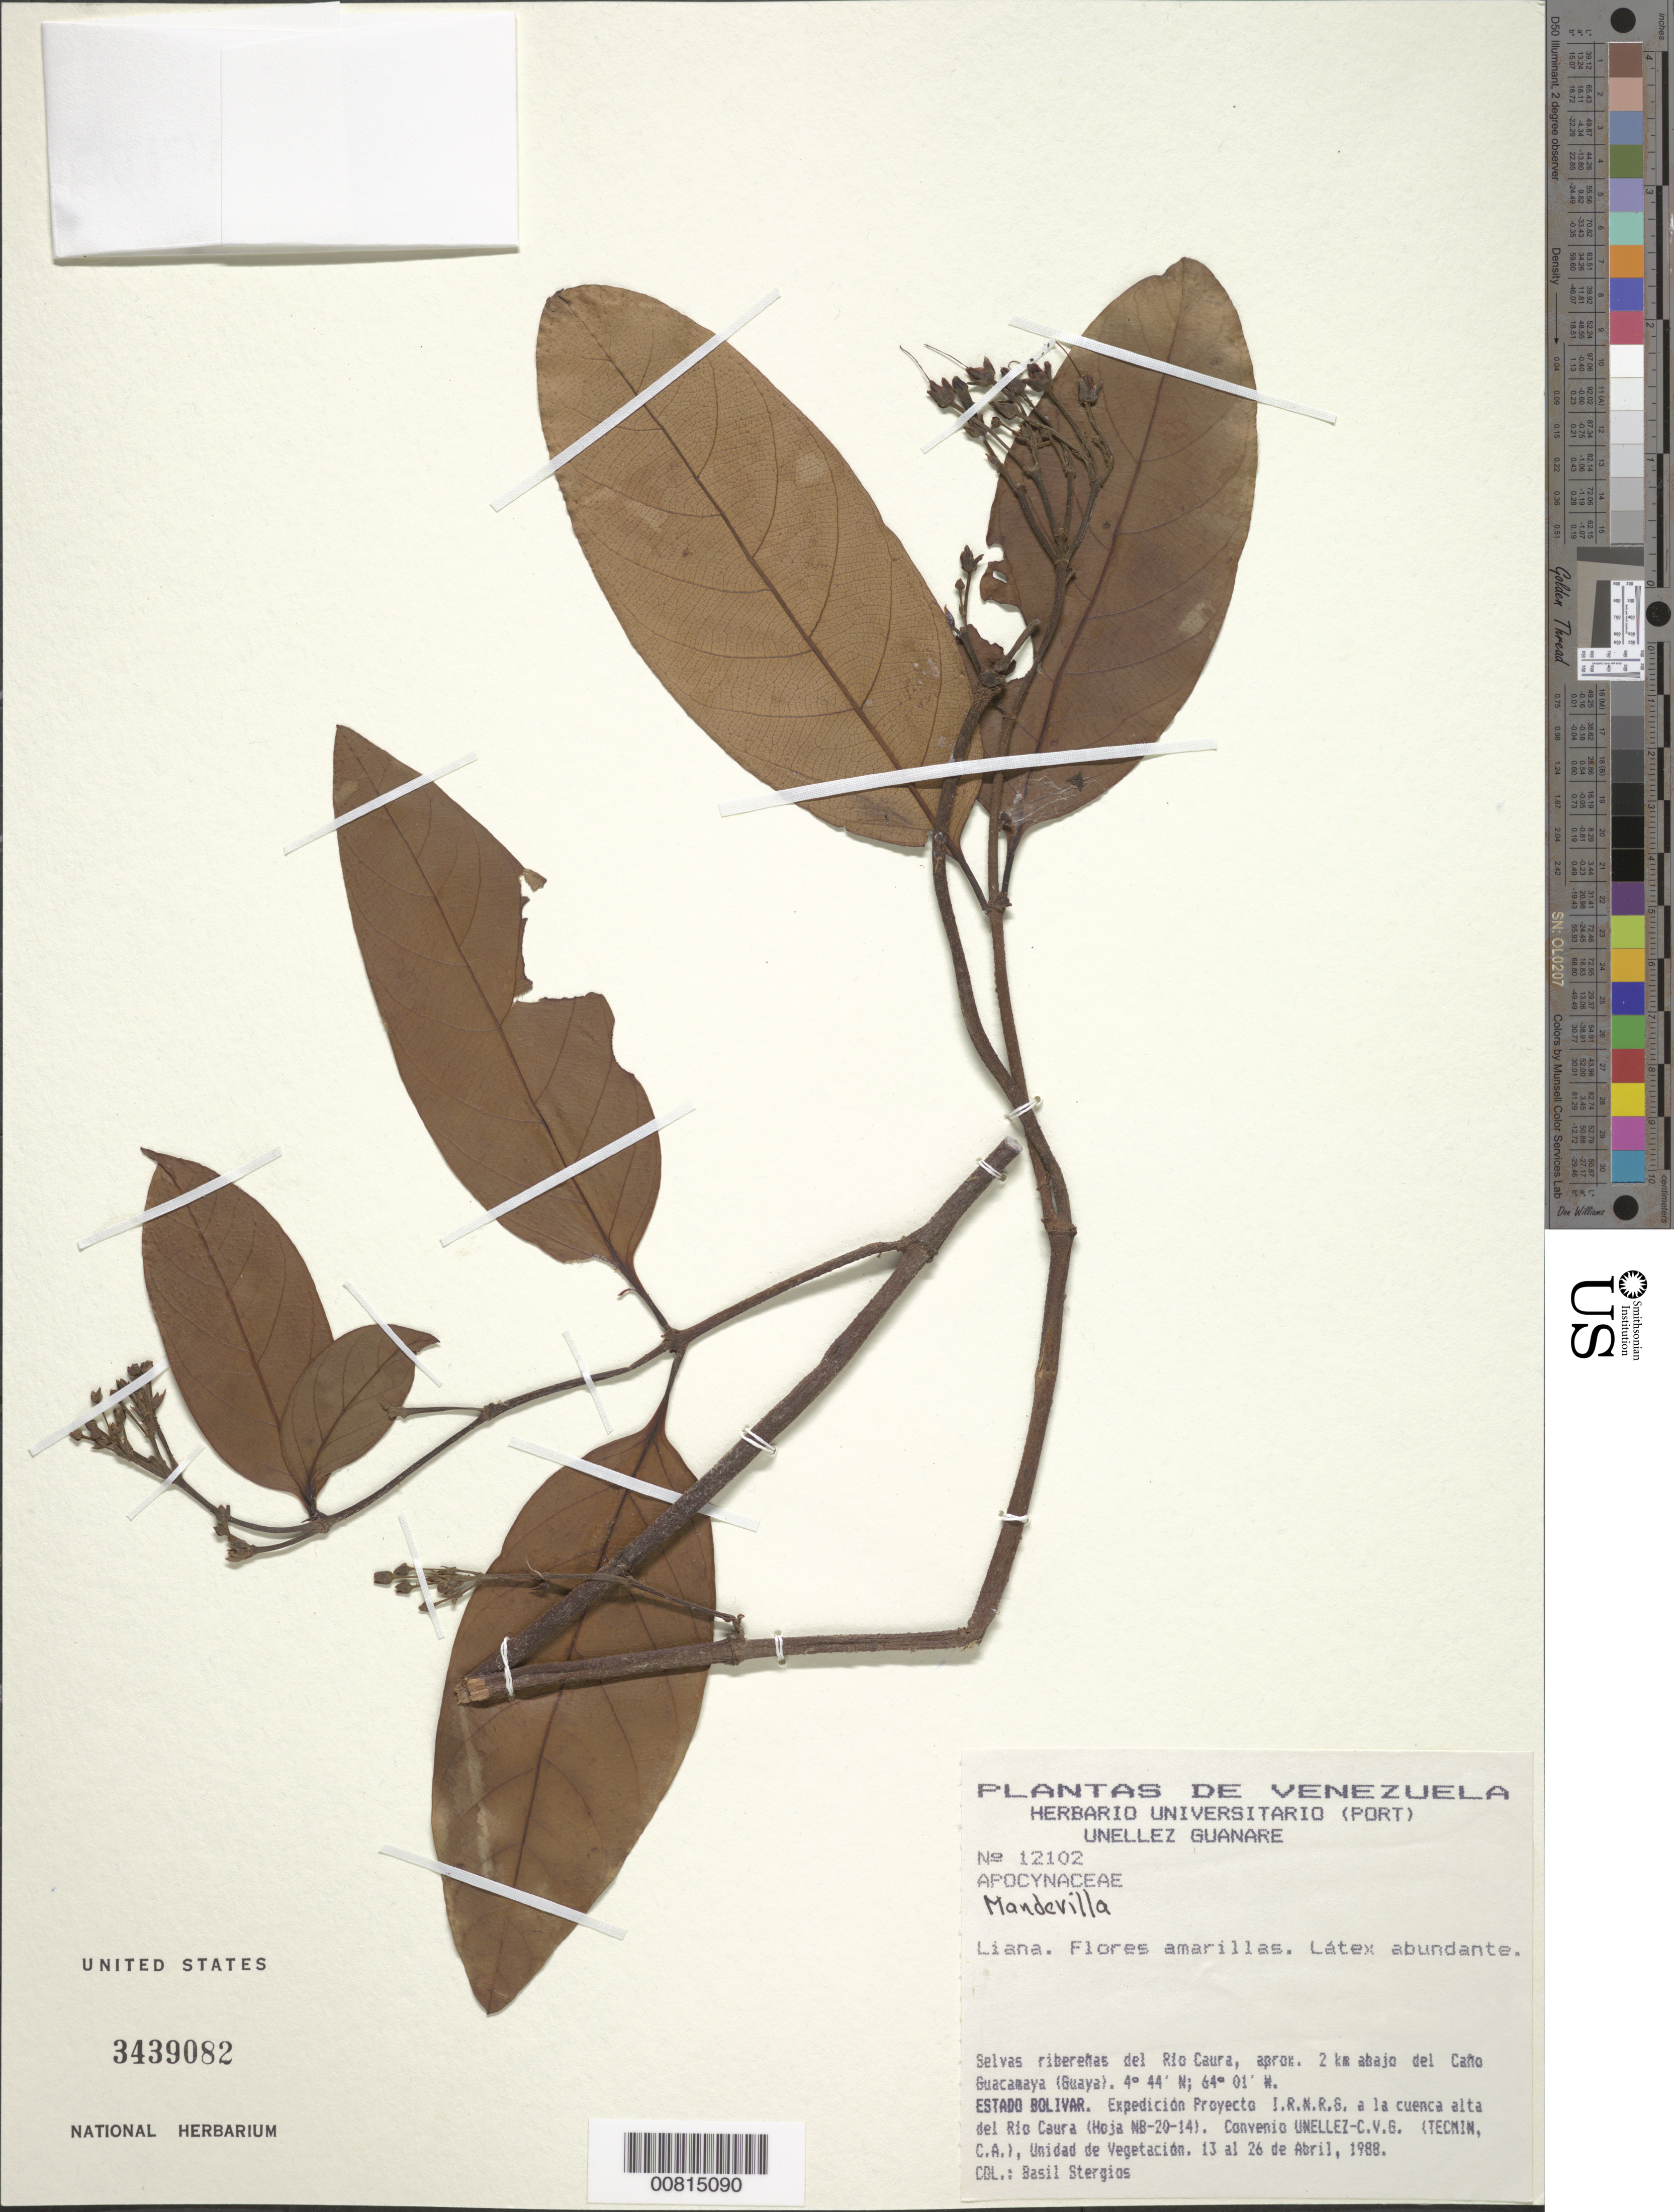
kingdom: Plantae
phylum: Tracheophyta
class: Magnoliopsida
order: Gentianales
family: Apocynaceae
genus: Mandevilla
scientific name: Mandevilla sp.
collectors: B. G. Stergios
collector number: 12102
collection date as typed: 13-Apr-88 to 26-Apr-88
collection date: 1988-04-13/1988-04-26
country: Venezuela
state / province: Bolívar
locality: Río Caura, 2 km del Caño Guacamaya (Guaya)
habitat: Selvas riberenas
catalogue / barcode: US 3439082